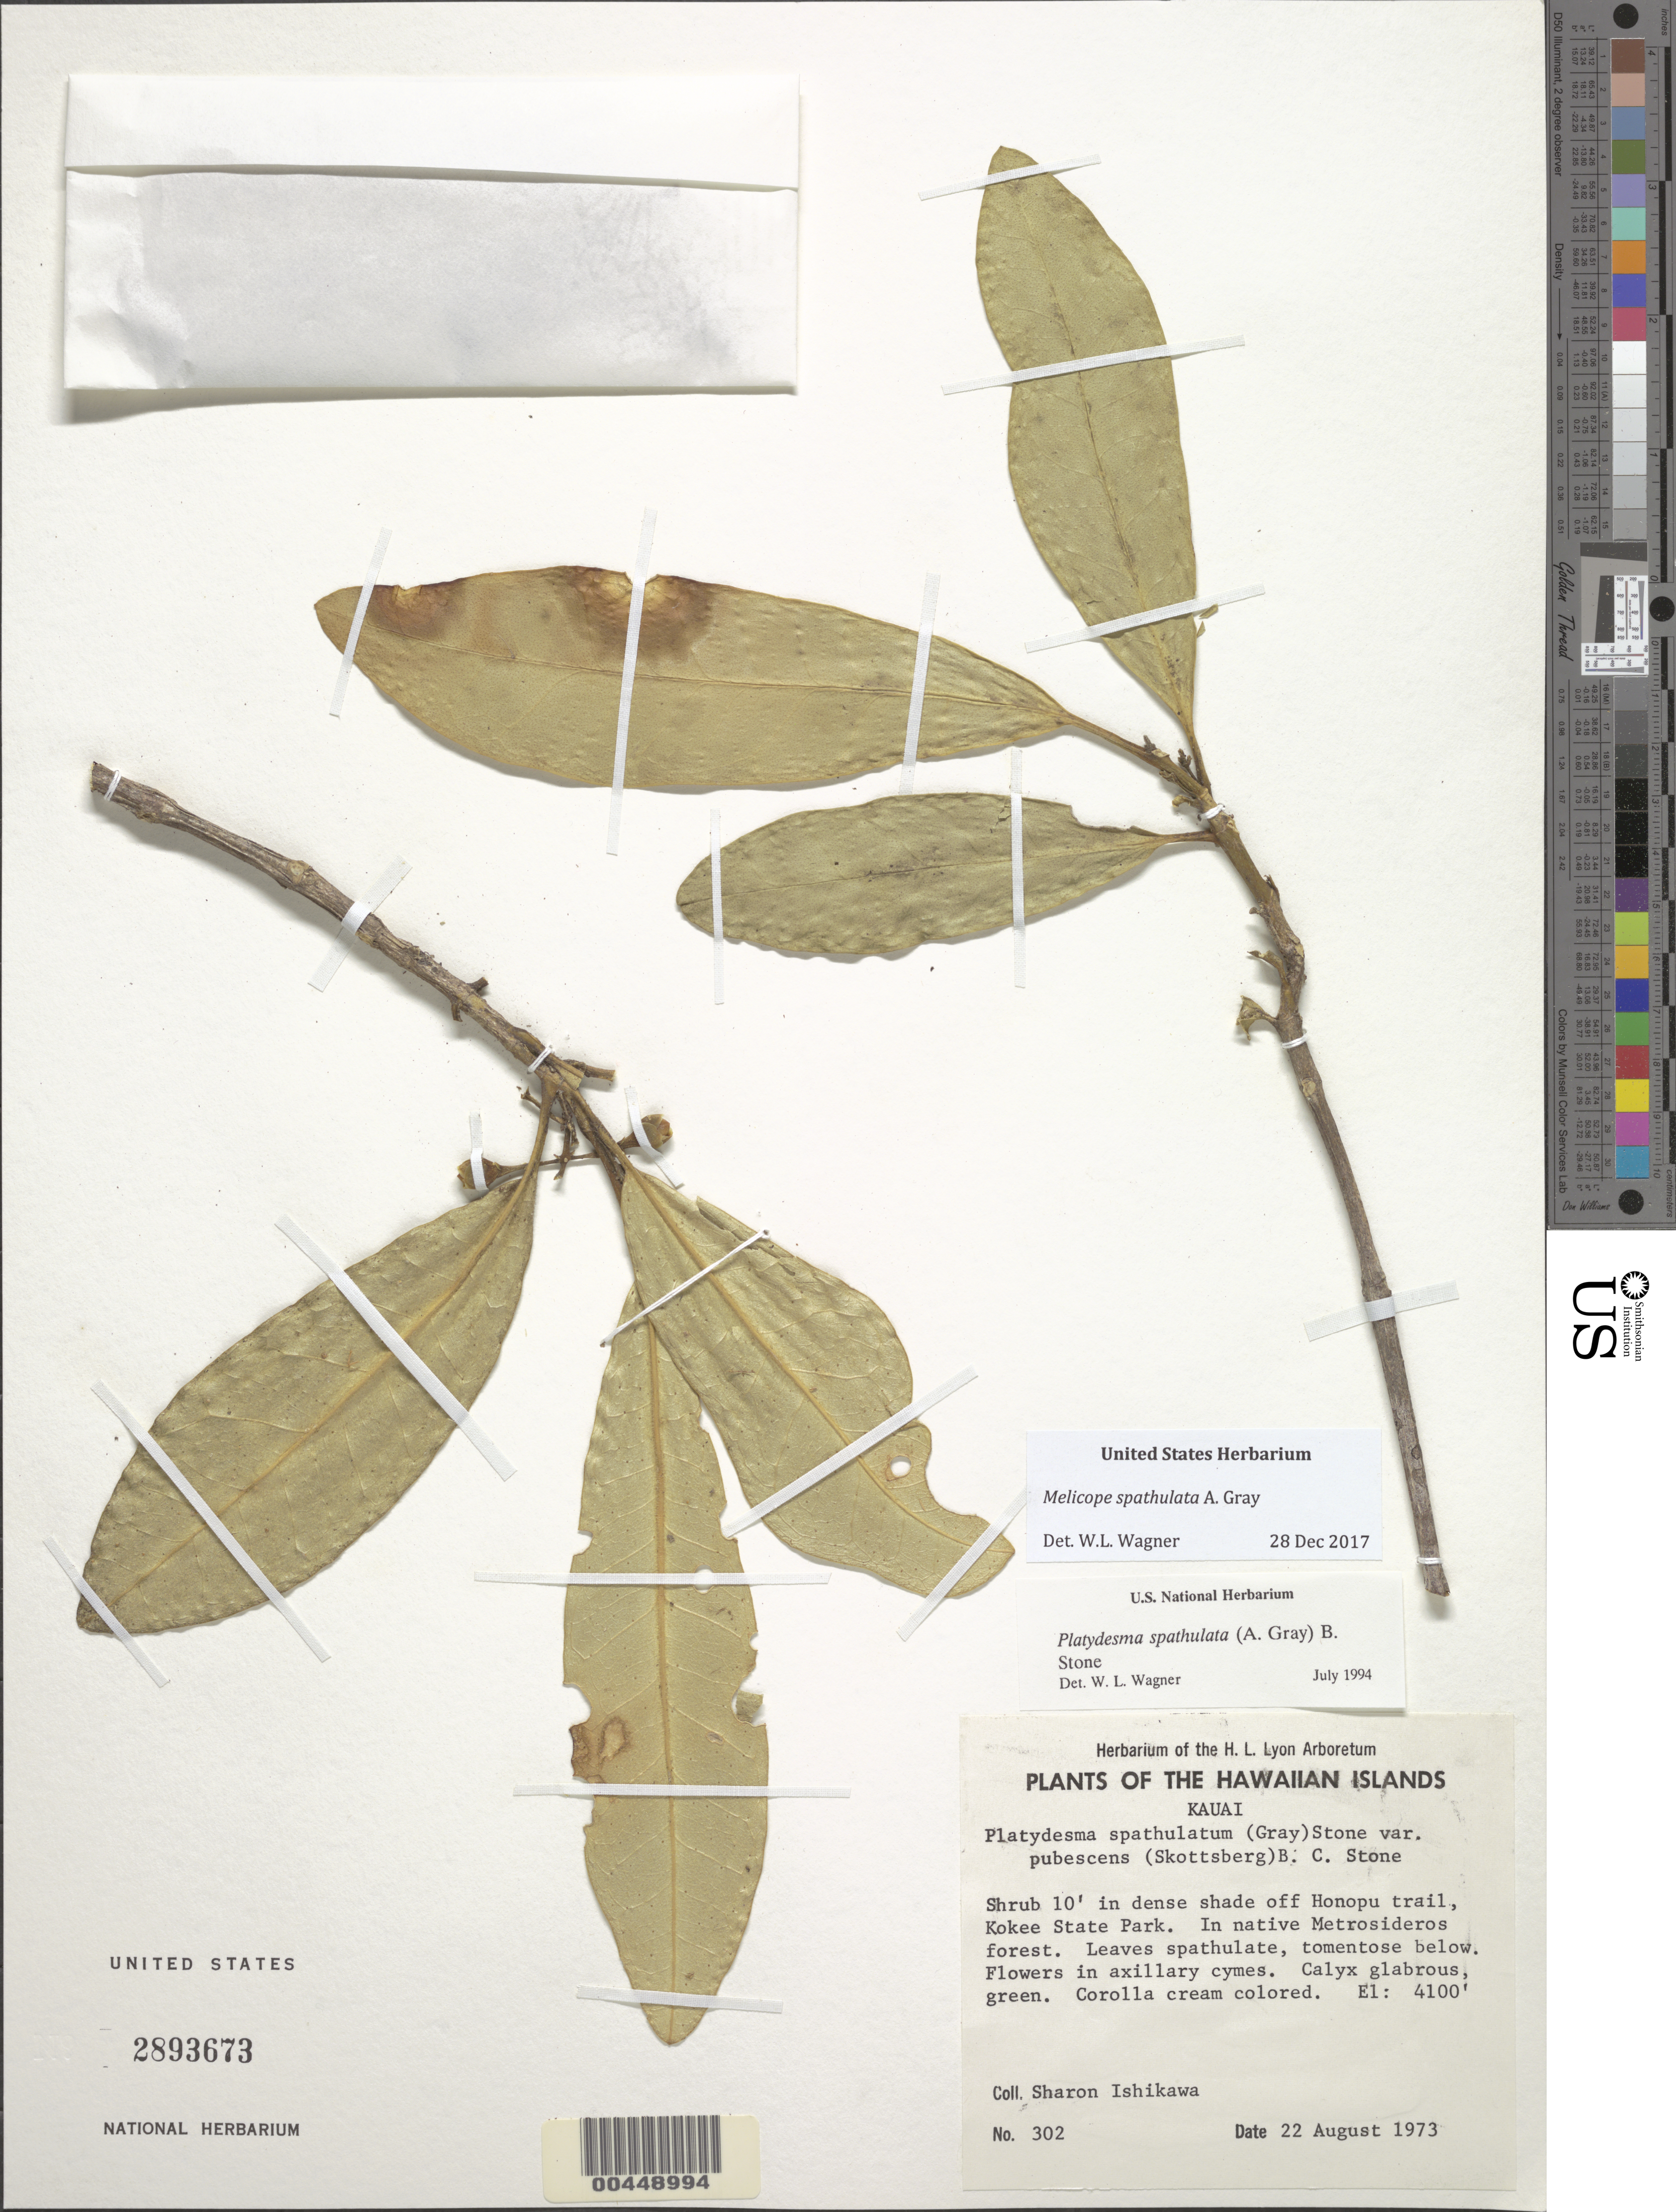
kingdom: Plantae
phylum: Tracheophyta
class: Magnoliopsida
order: Sapindales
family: Rutaceae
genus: Melicope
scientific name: Melicope spathulata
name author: A. Gray in Wilkes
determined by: Wagner, W. L., (BOT), Smithsonian Institution - National Museum of Natural History (UNITED STATES)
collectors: S. S. Ishikawa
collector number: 302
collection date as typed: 22 Aug 1973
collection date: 1973-08-22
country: United States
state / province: Hawaii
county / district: Kauai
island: Kaua'i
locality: Off Honopu Trail, Kokee State Park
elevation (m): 1250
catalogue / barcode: US 2893673